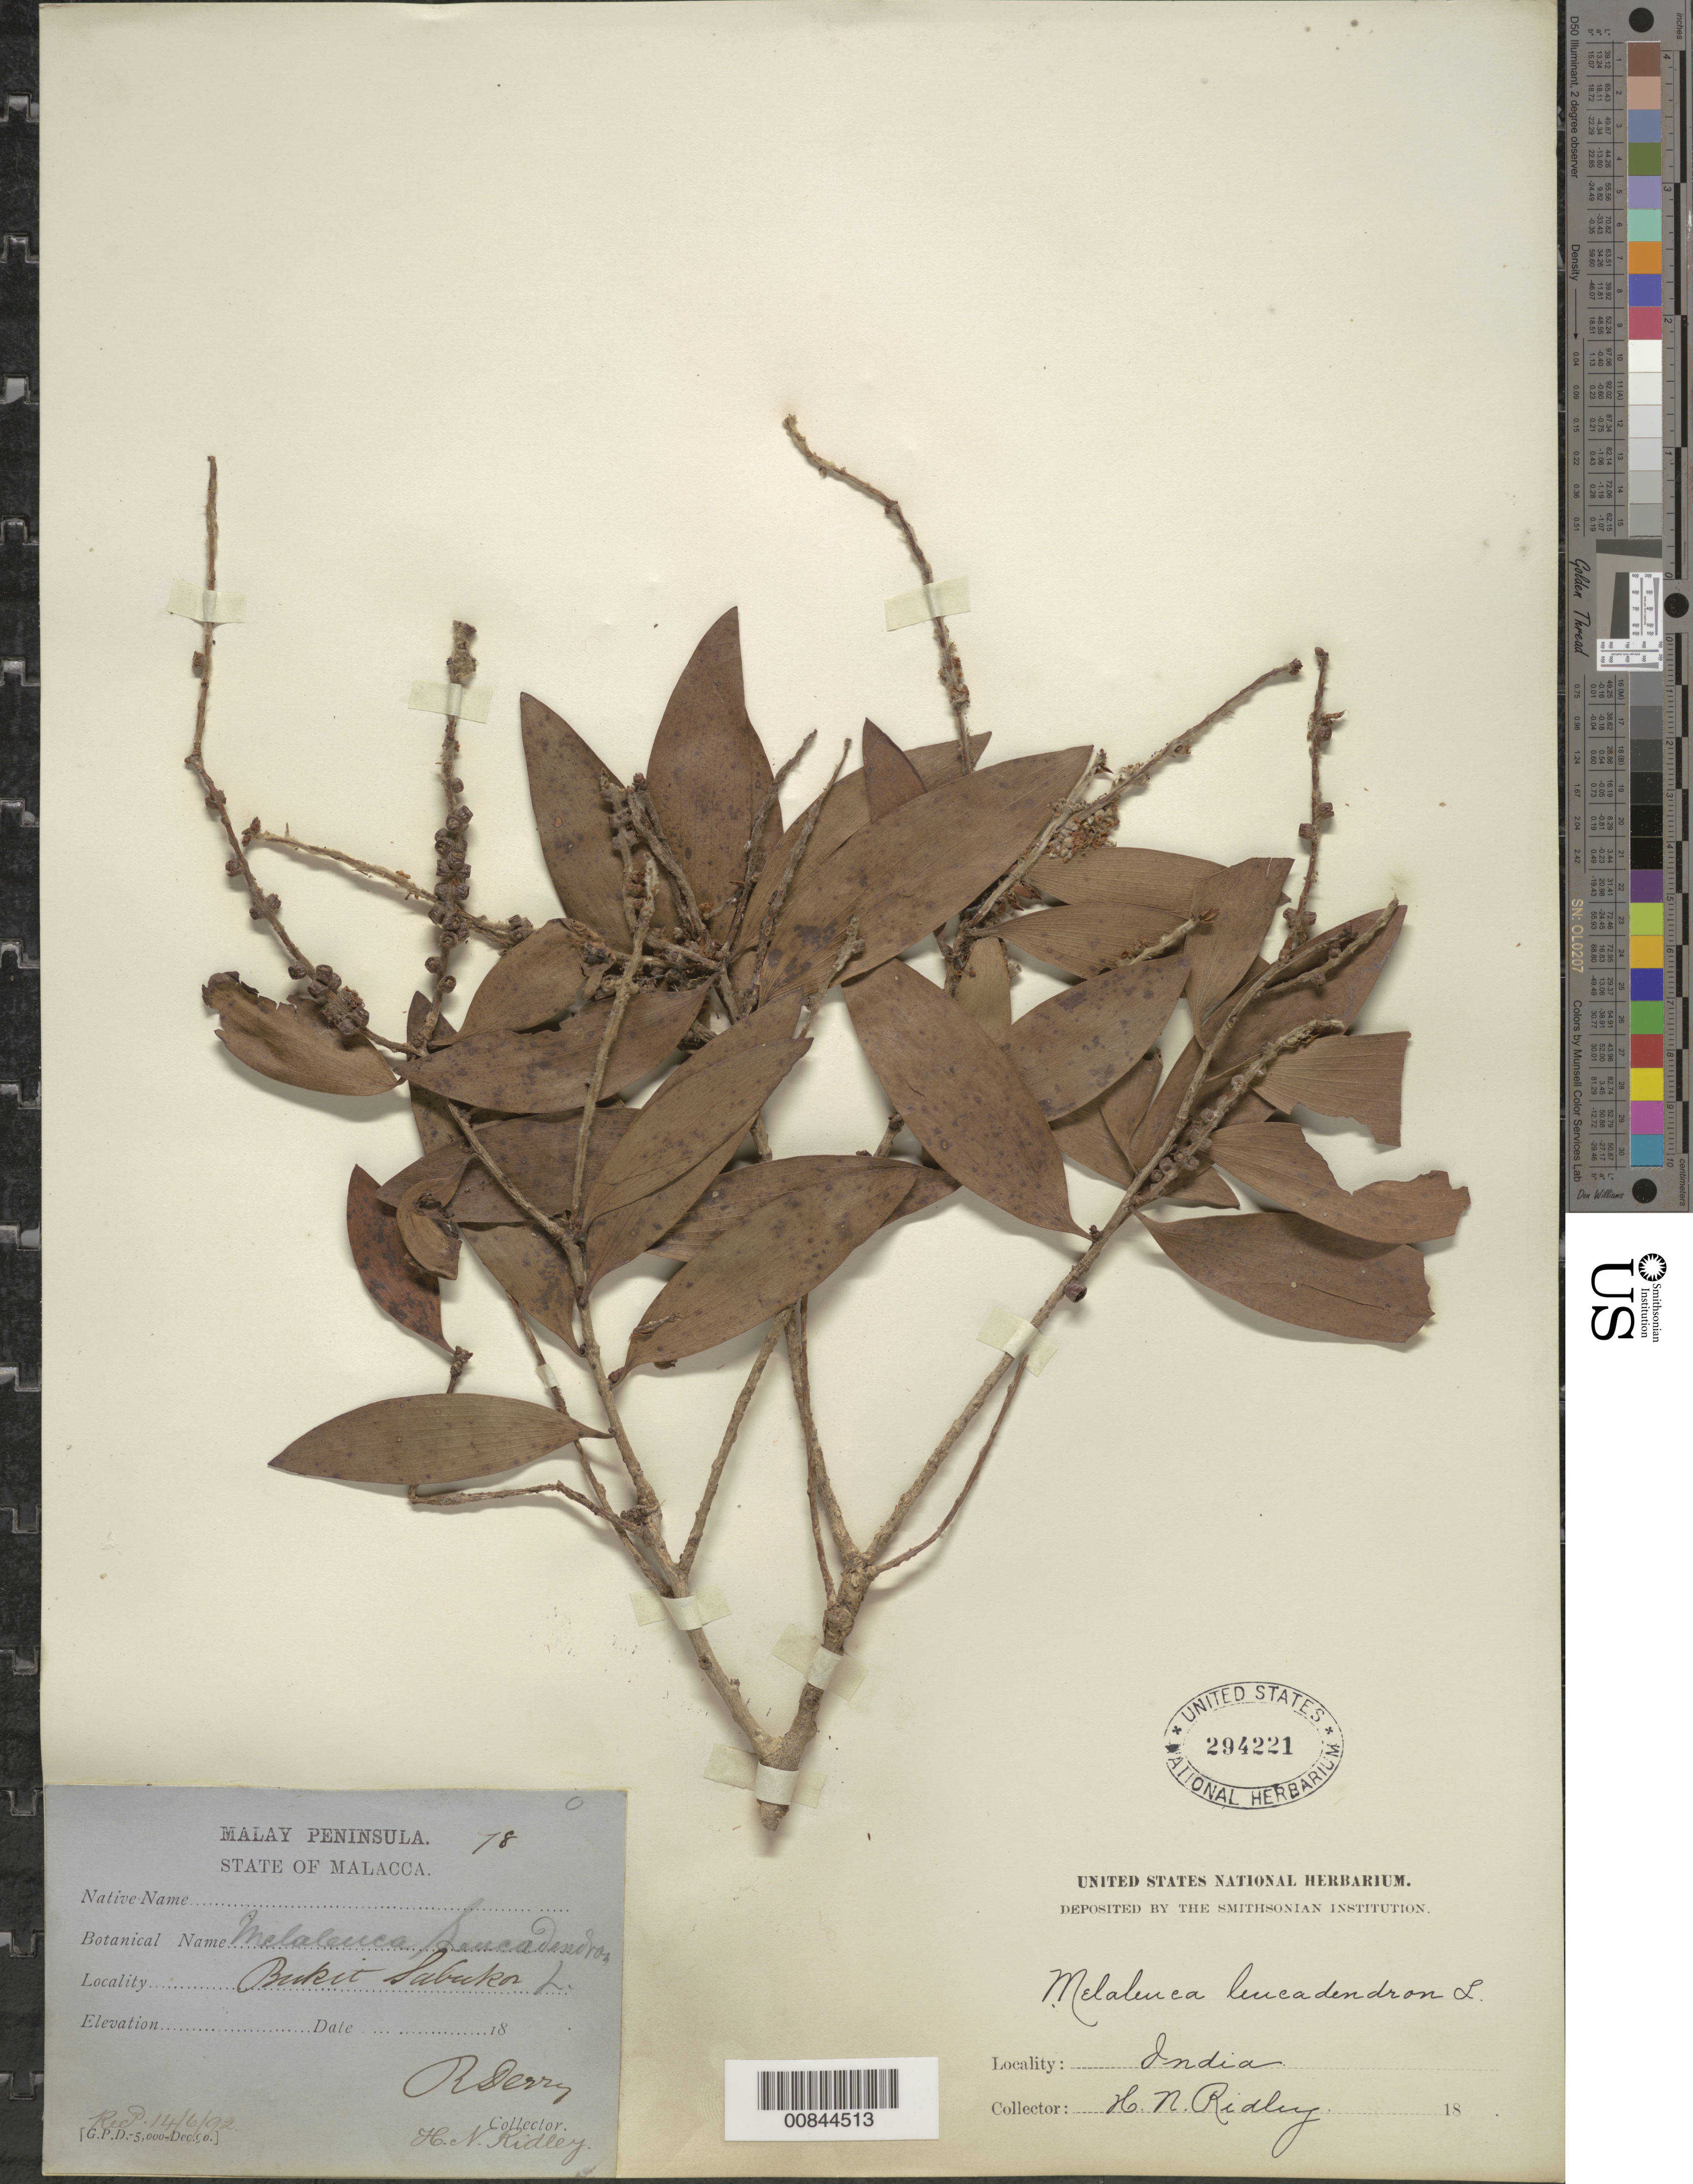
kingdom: Plantae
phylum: Tracheophyta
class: Magnoliopsida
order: Myrtales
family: Myrtaceae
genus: Melaleuca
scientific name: Melaleuca leucadendra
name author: (L.) L.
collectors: H. N. Ridley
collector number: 18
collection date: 1892-06-14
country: Malaysia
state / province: Malacca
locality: Bukit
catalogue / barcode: US 294221